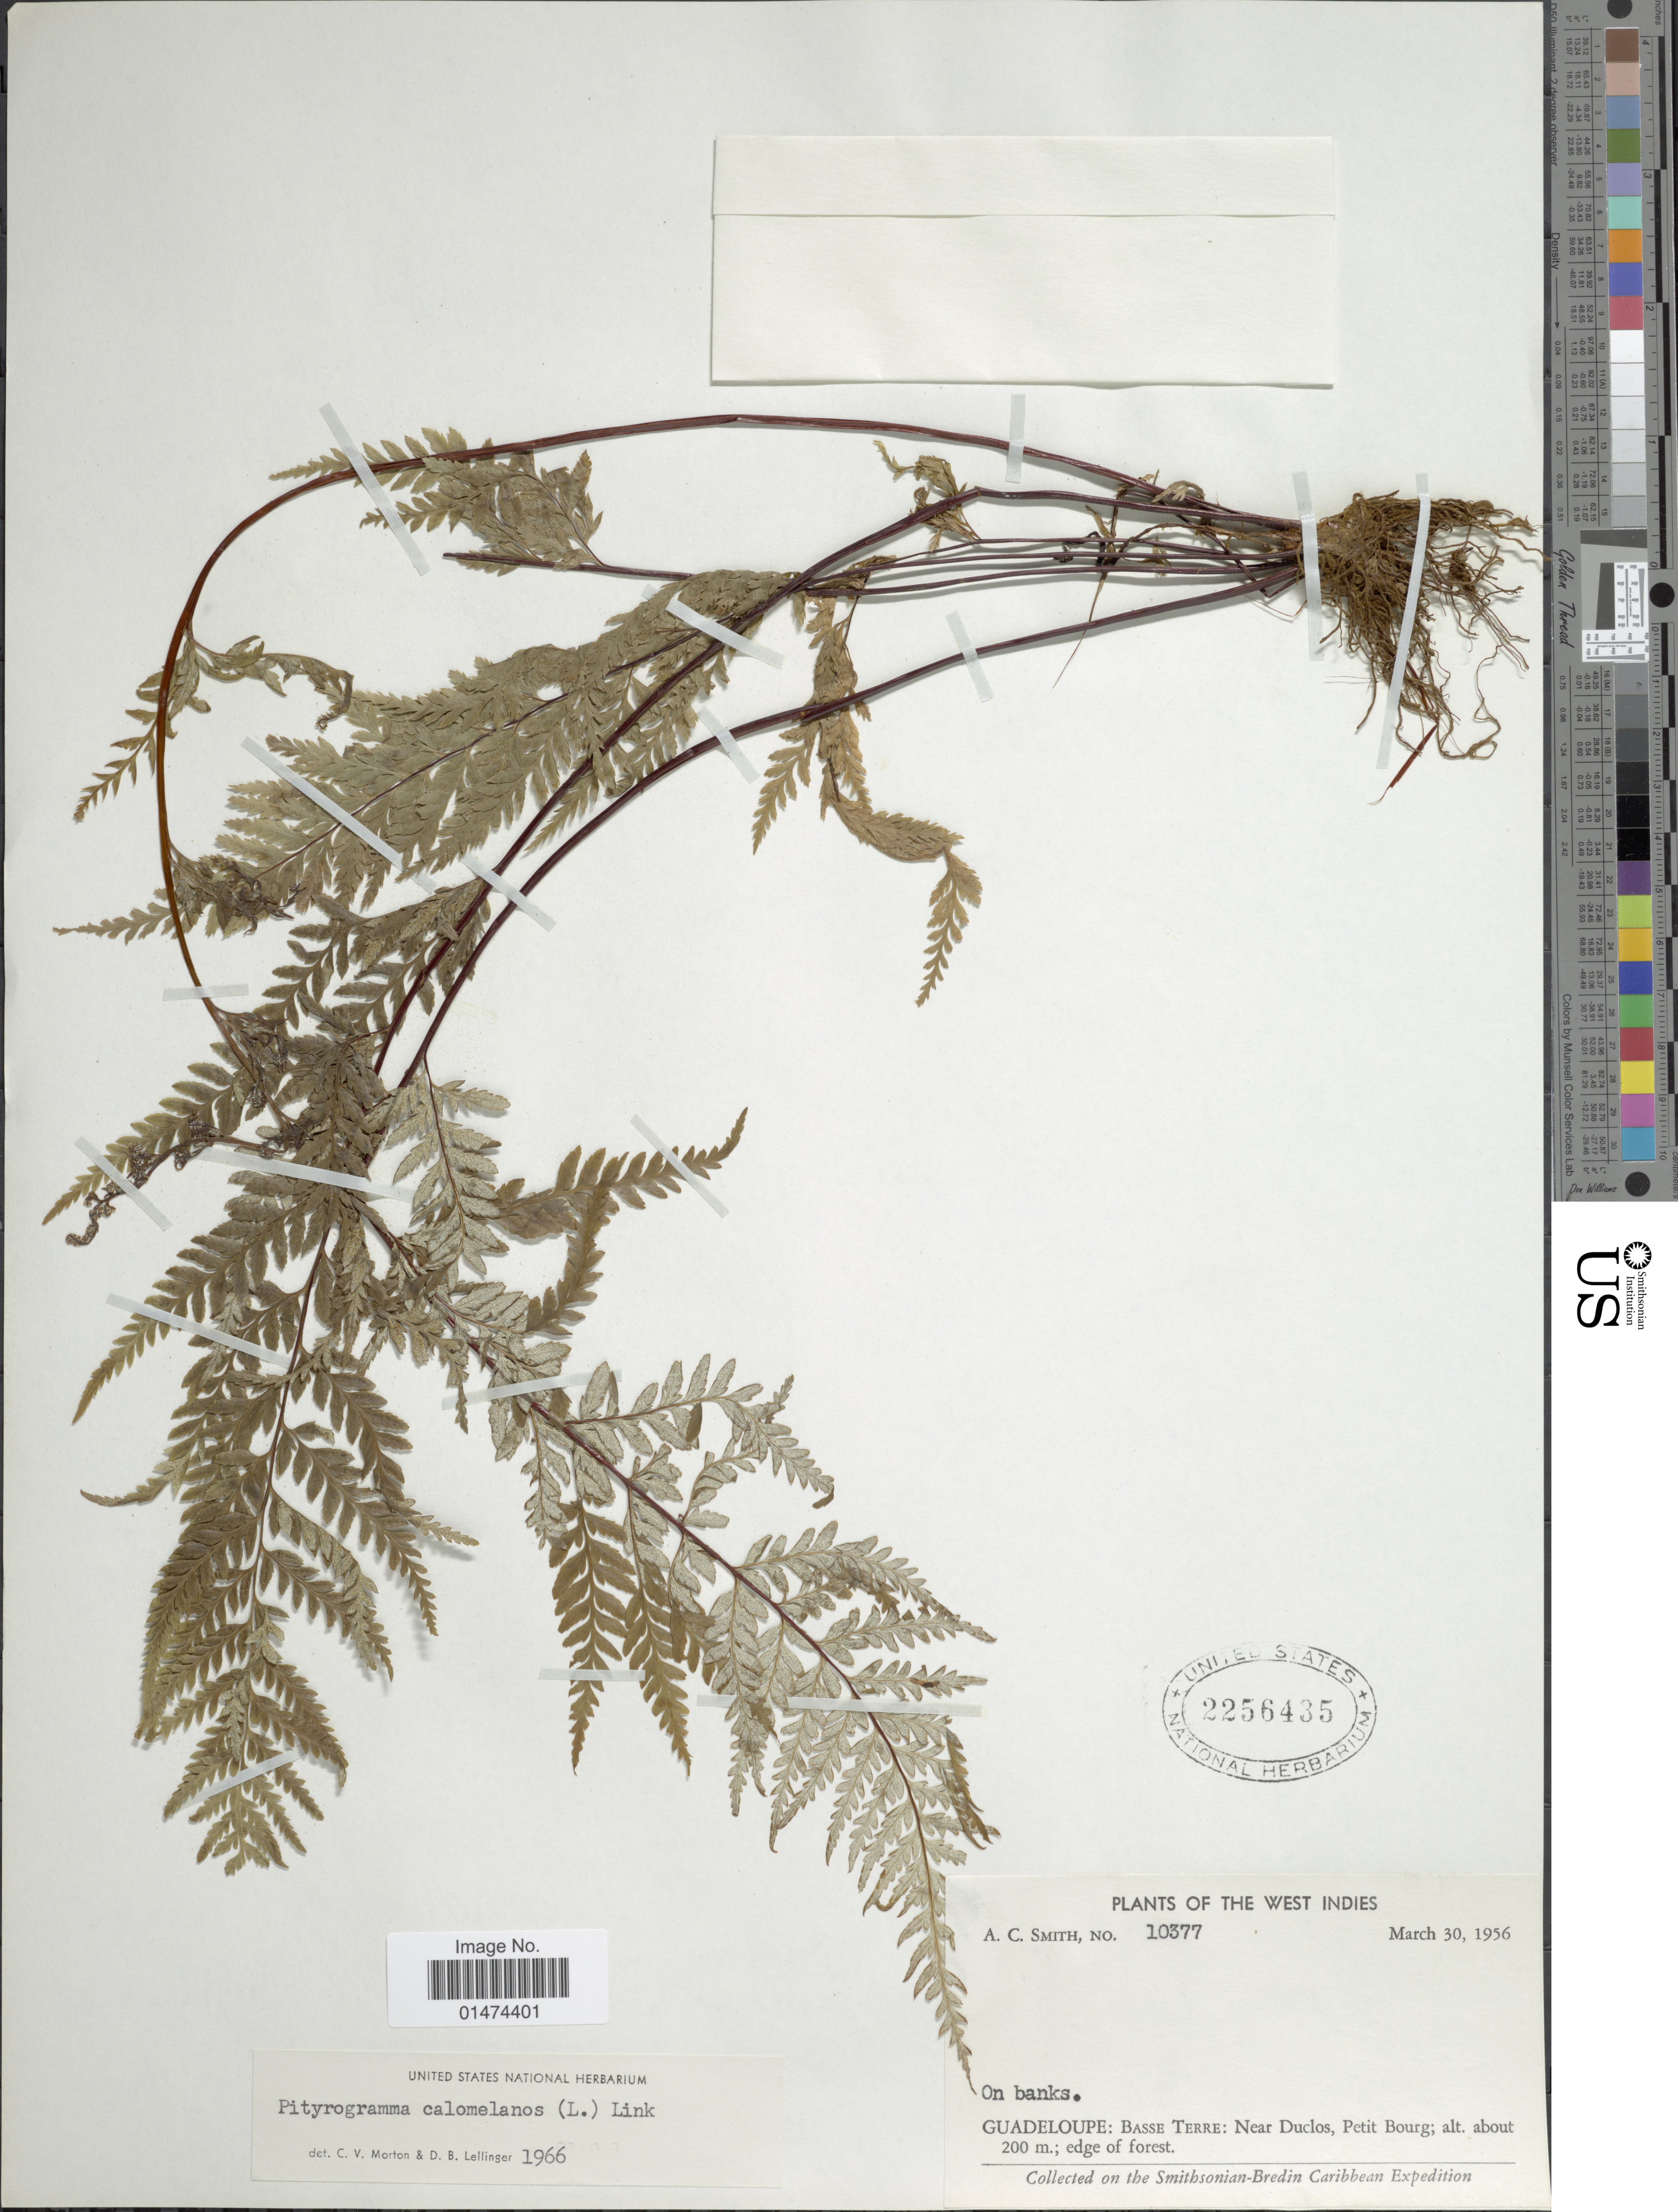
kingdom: Plantae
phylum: Tracheophyta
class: Polypodiopsida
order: Polypodiales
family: Pteridaceae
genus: Pityrogramma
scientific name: Pityrogramma calomelanos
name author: (L.) Link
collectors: A. C. Smith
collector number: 10377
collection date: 1956-03-30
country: Guadeloupe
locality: Plants of the West Indies, Basse Terre: Near Duclos, Petit Bourg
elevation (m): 200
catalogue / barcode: US 2256435